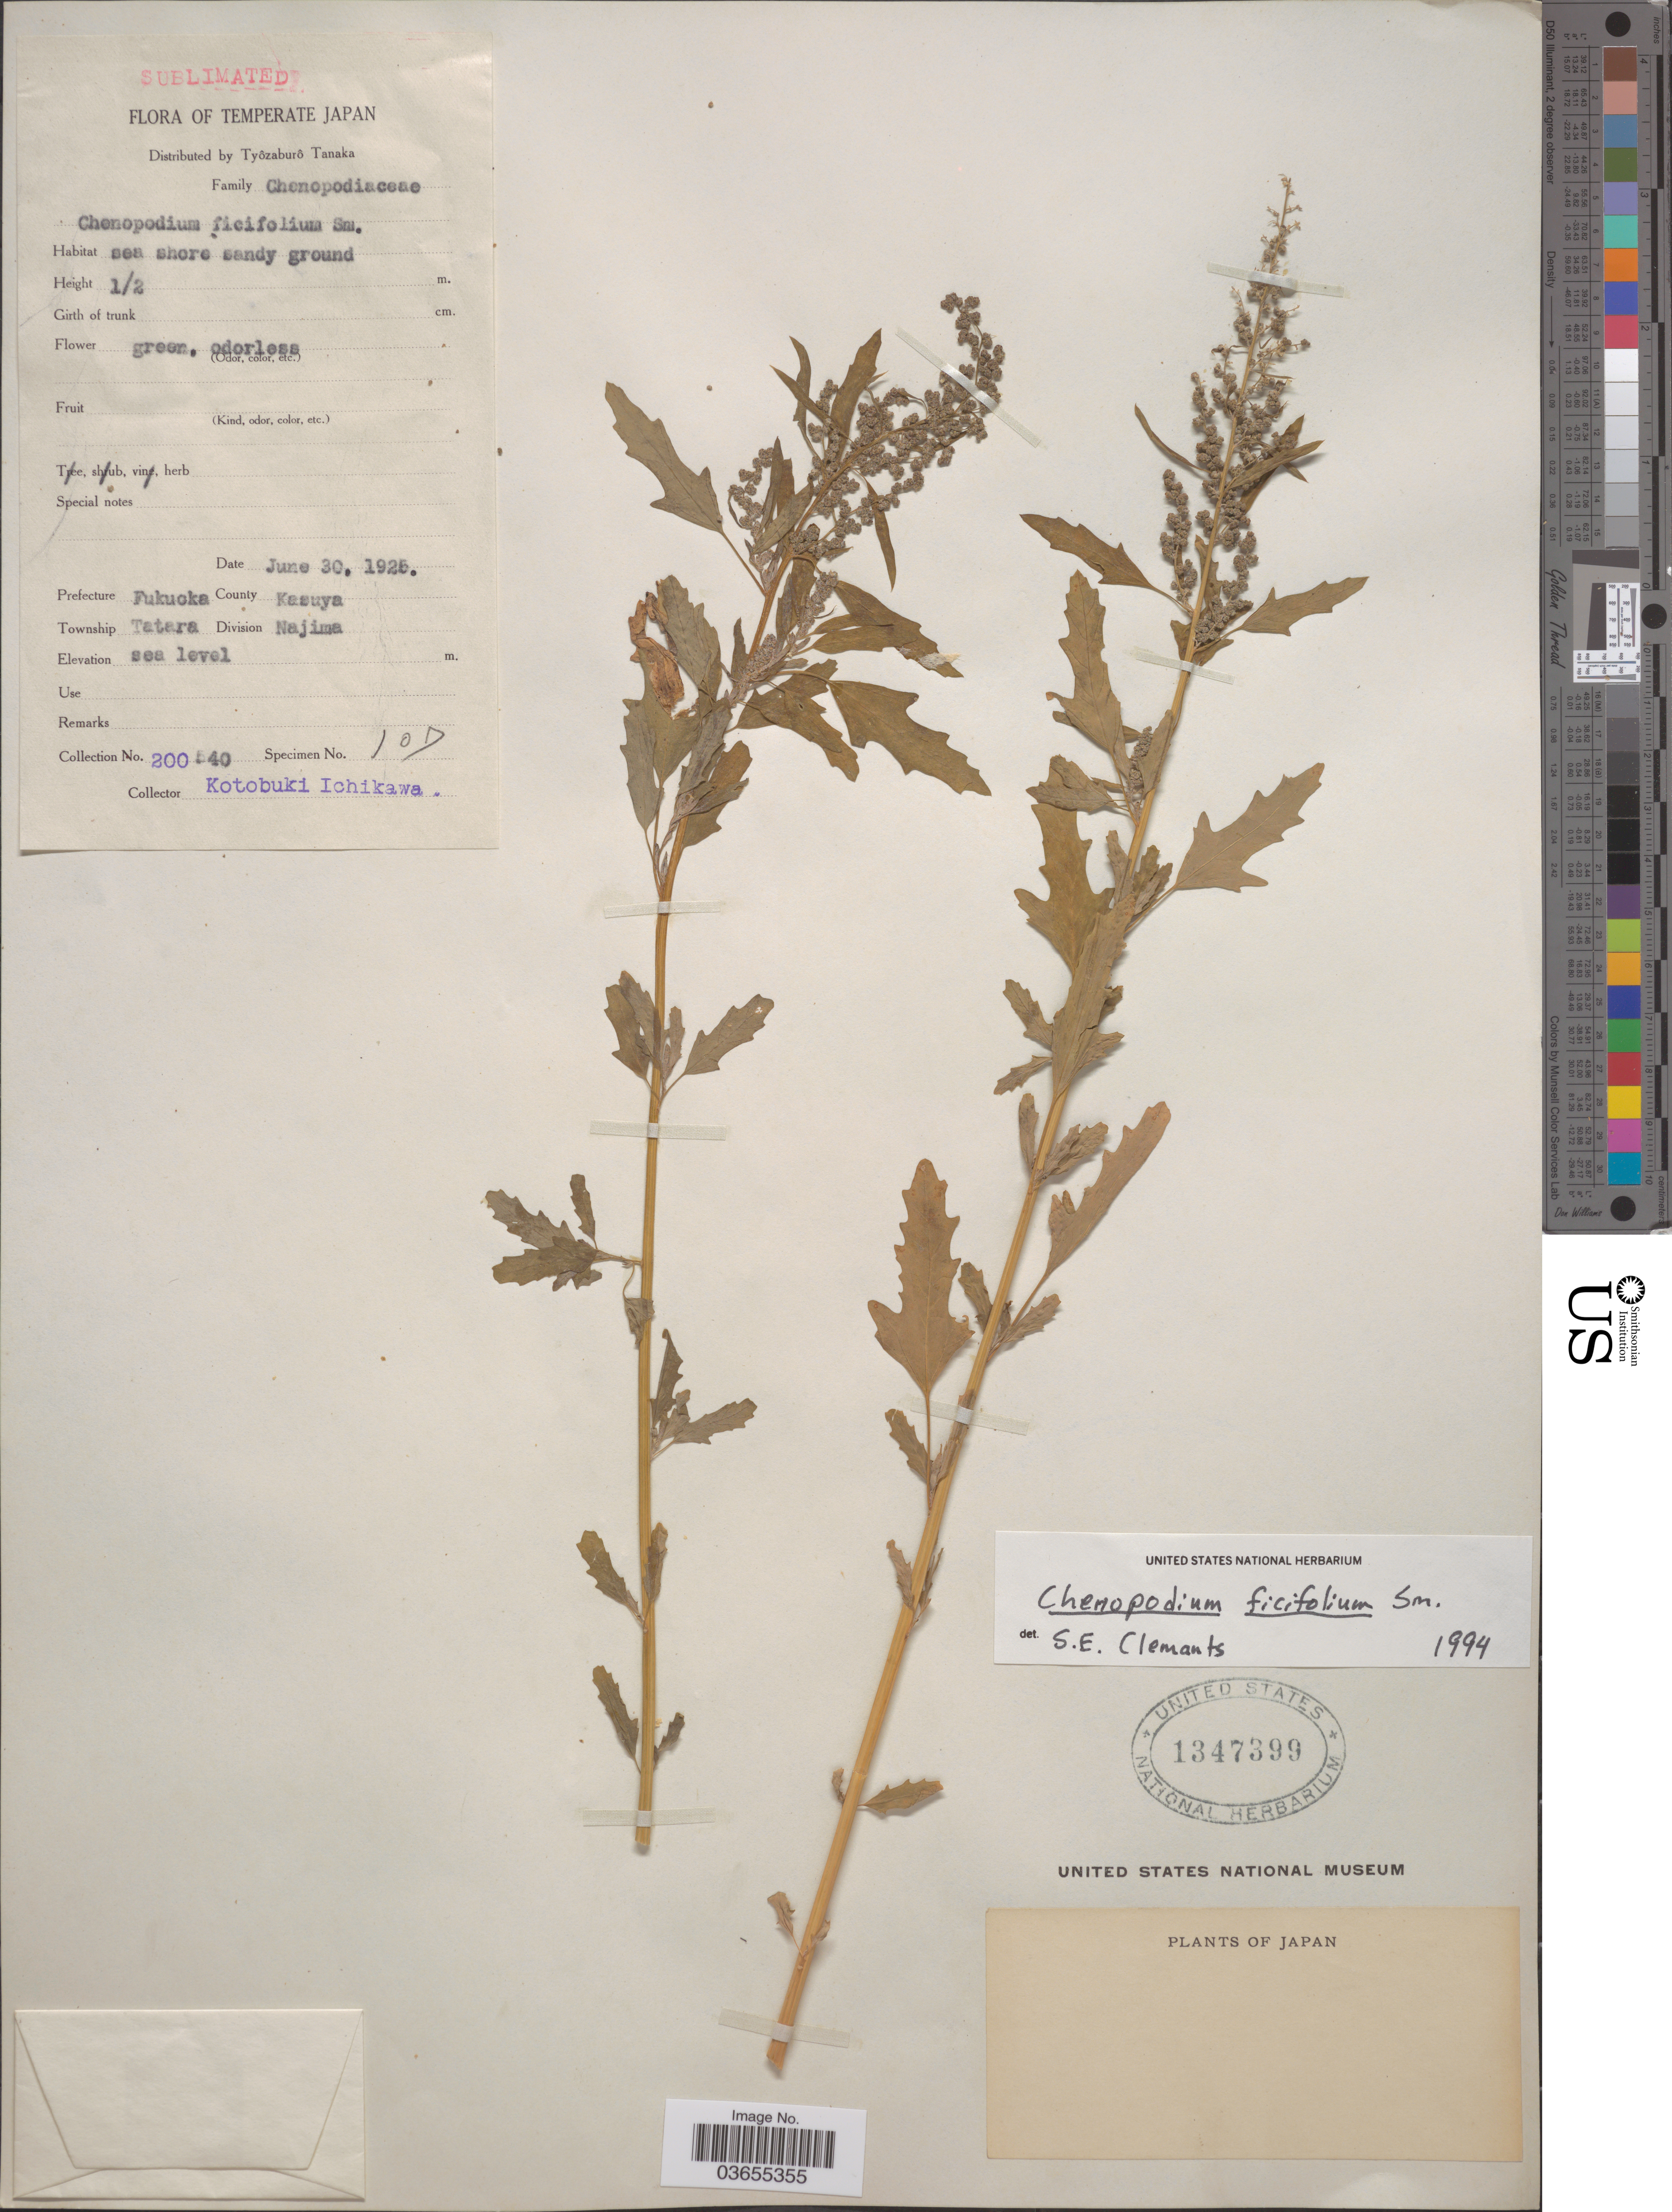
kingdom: Plantae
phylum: Tracheophyta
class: Magnoliopsida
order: Caryophyllales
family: Amaranthaceae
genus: Chenopodium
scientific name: Chenopodium ficifolium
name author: Sm.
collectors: K. Ichikawa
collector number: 200540/107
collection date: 1925-06-30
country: Japan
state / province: Hukuoka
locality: Prefecture Fukuoka. County Kasuya. Township Tatara. Division Najima. Temperate Japan.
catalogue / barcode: US 1347399